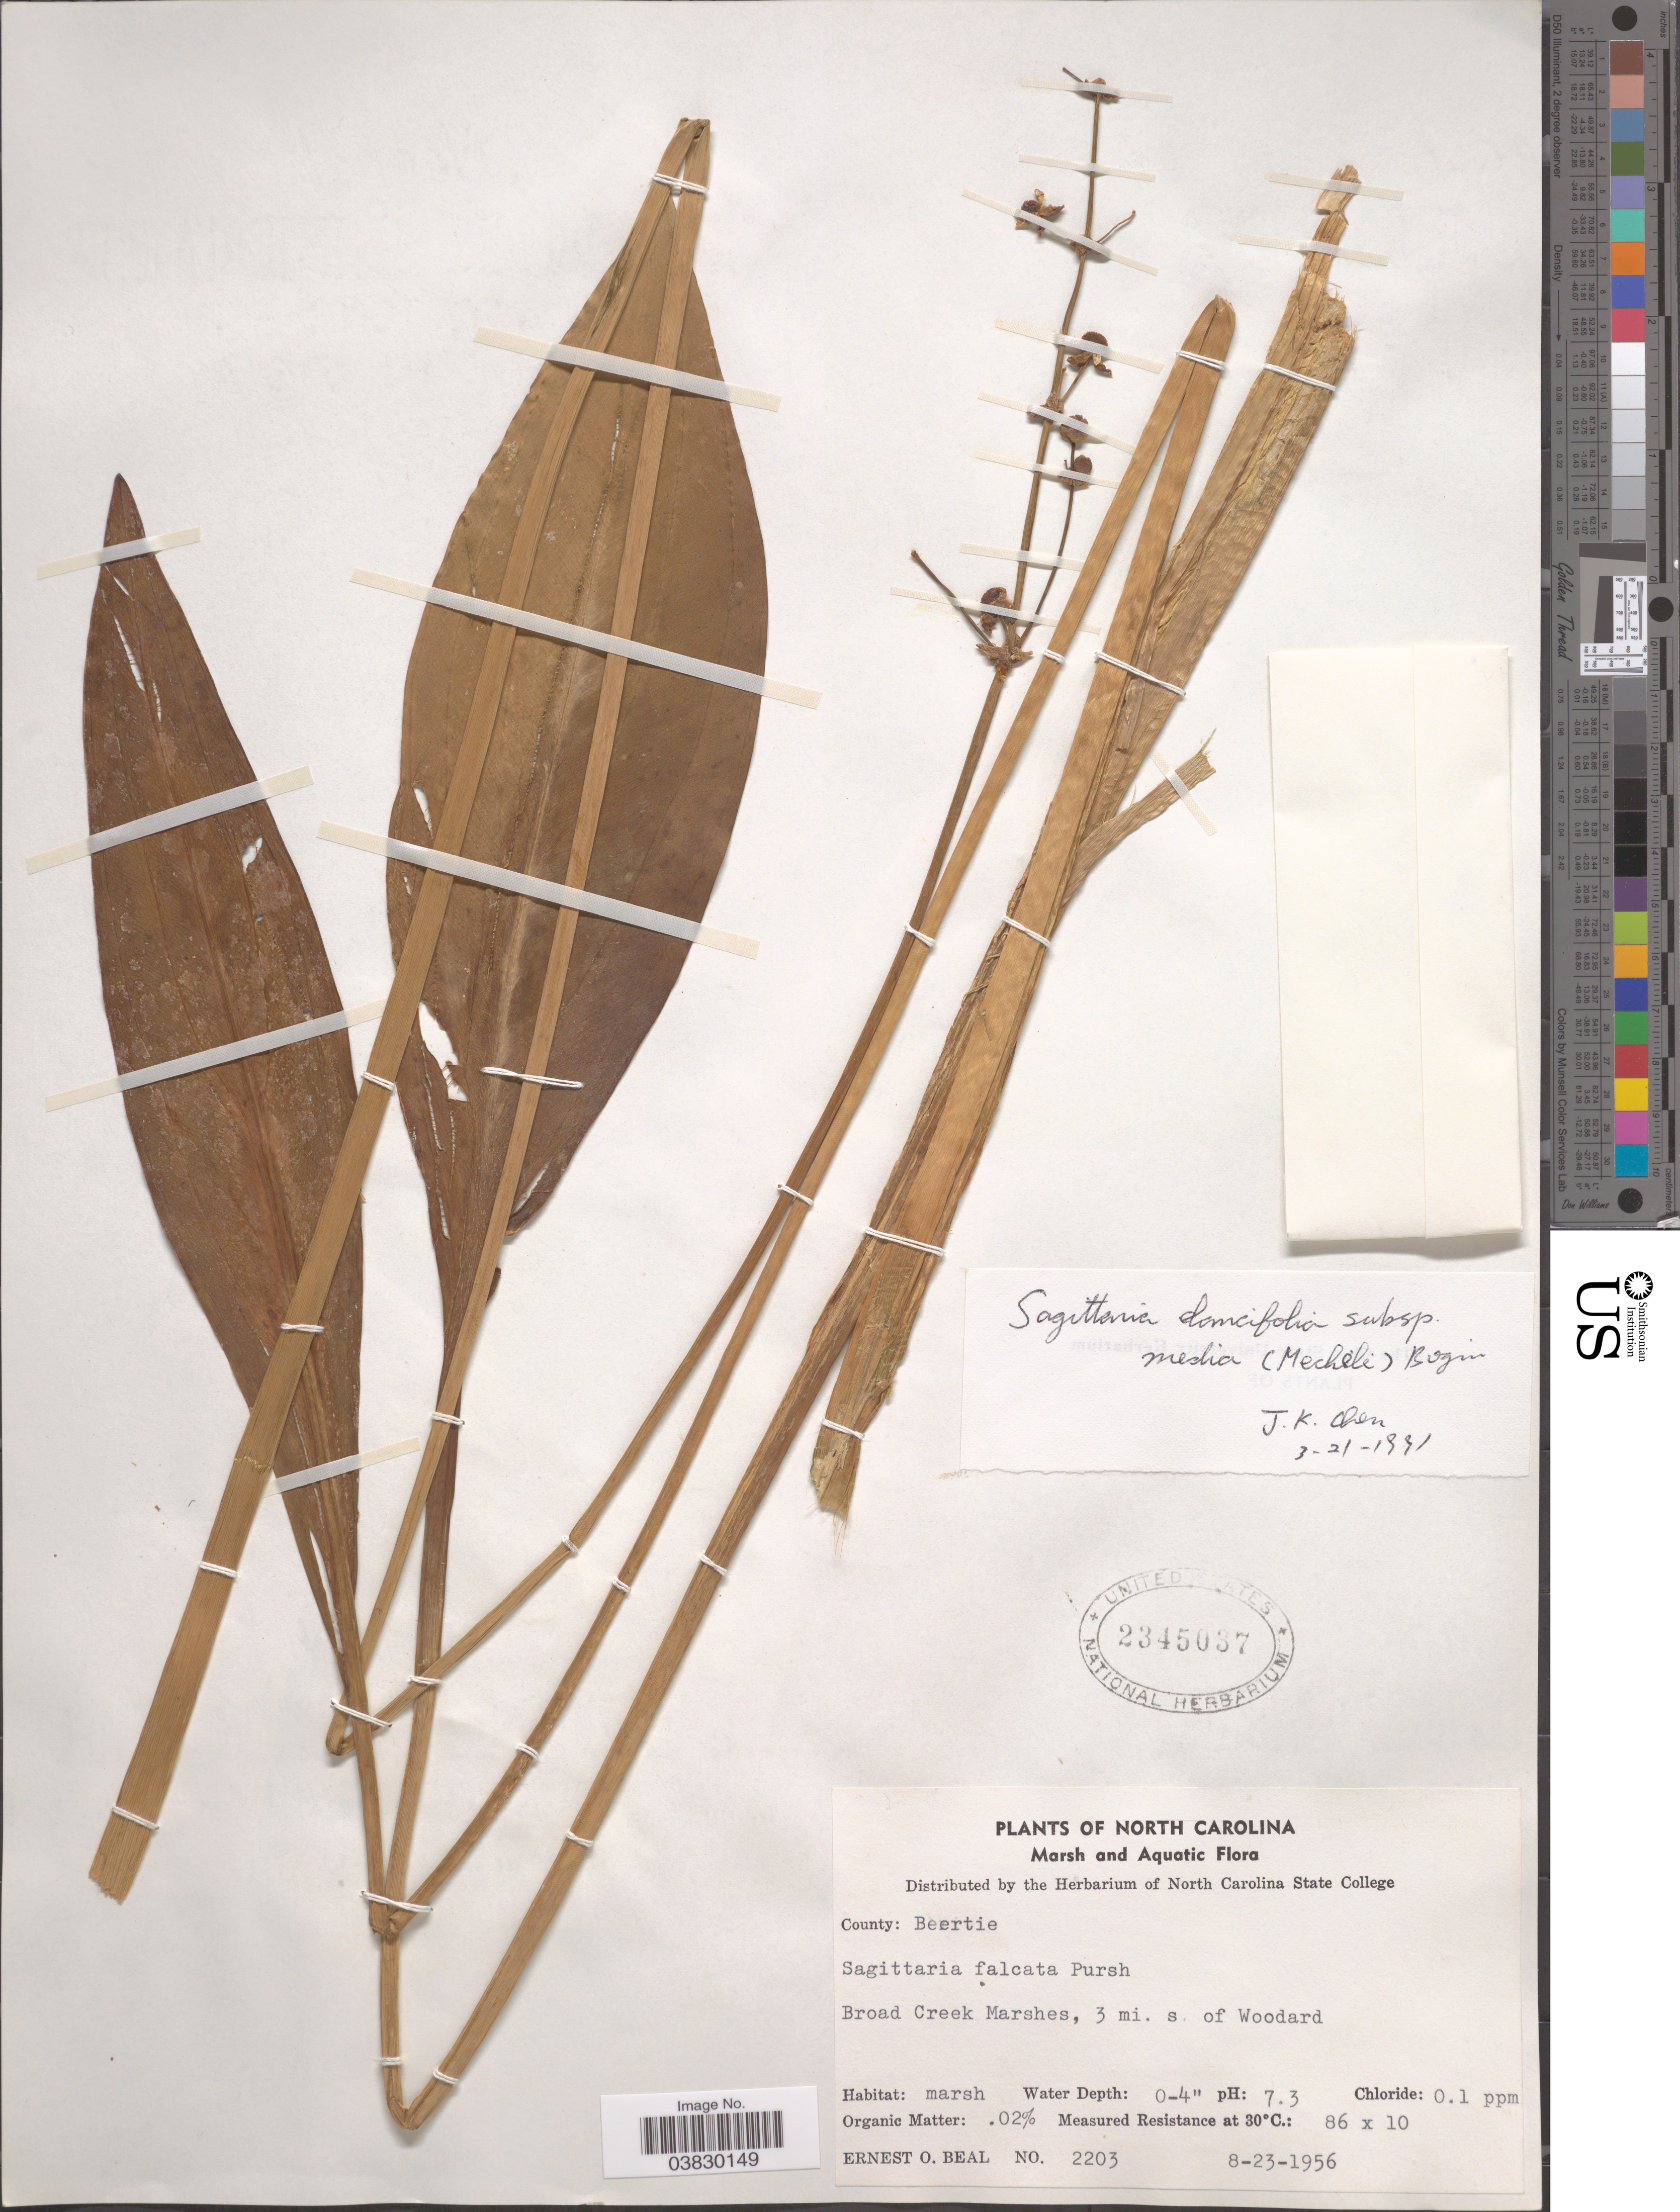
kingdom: Plantae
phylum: Tracheophyta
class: Liliopsida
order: Alismatales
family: Alismataceae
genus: Sagittaria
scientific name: Sagittaria lancifolia subsp. media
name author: (Micheli) Bogin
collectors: E. Ball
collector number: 2203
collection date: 1956-08-23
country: United States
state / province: North Carolina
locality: Marsh and Aquatic. County: Beertie. Broad Creek Marshes, 3 mi. s. of Woodard.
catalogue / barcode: US 2345037